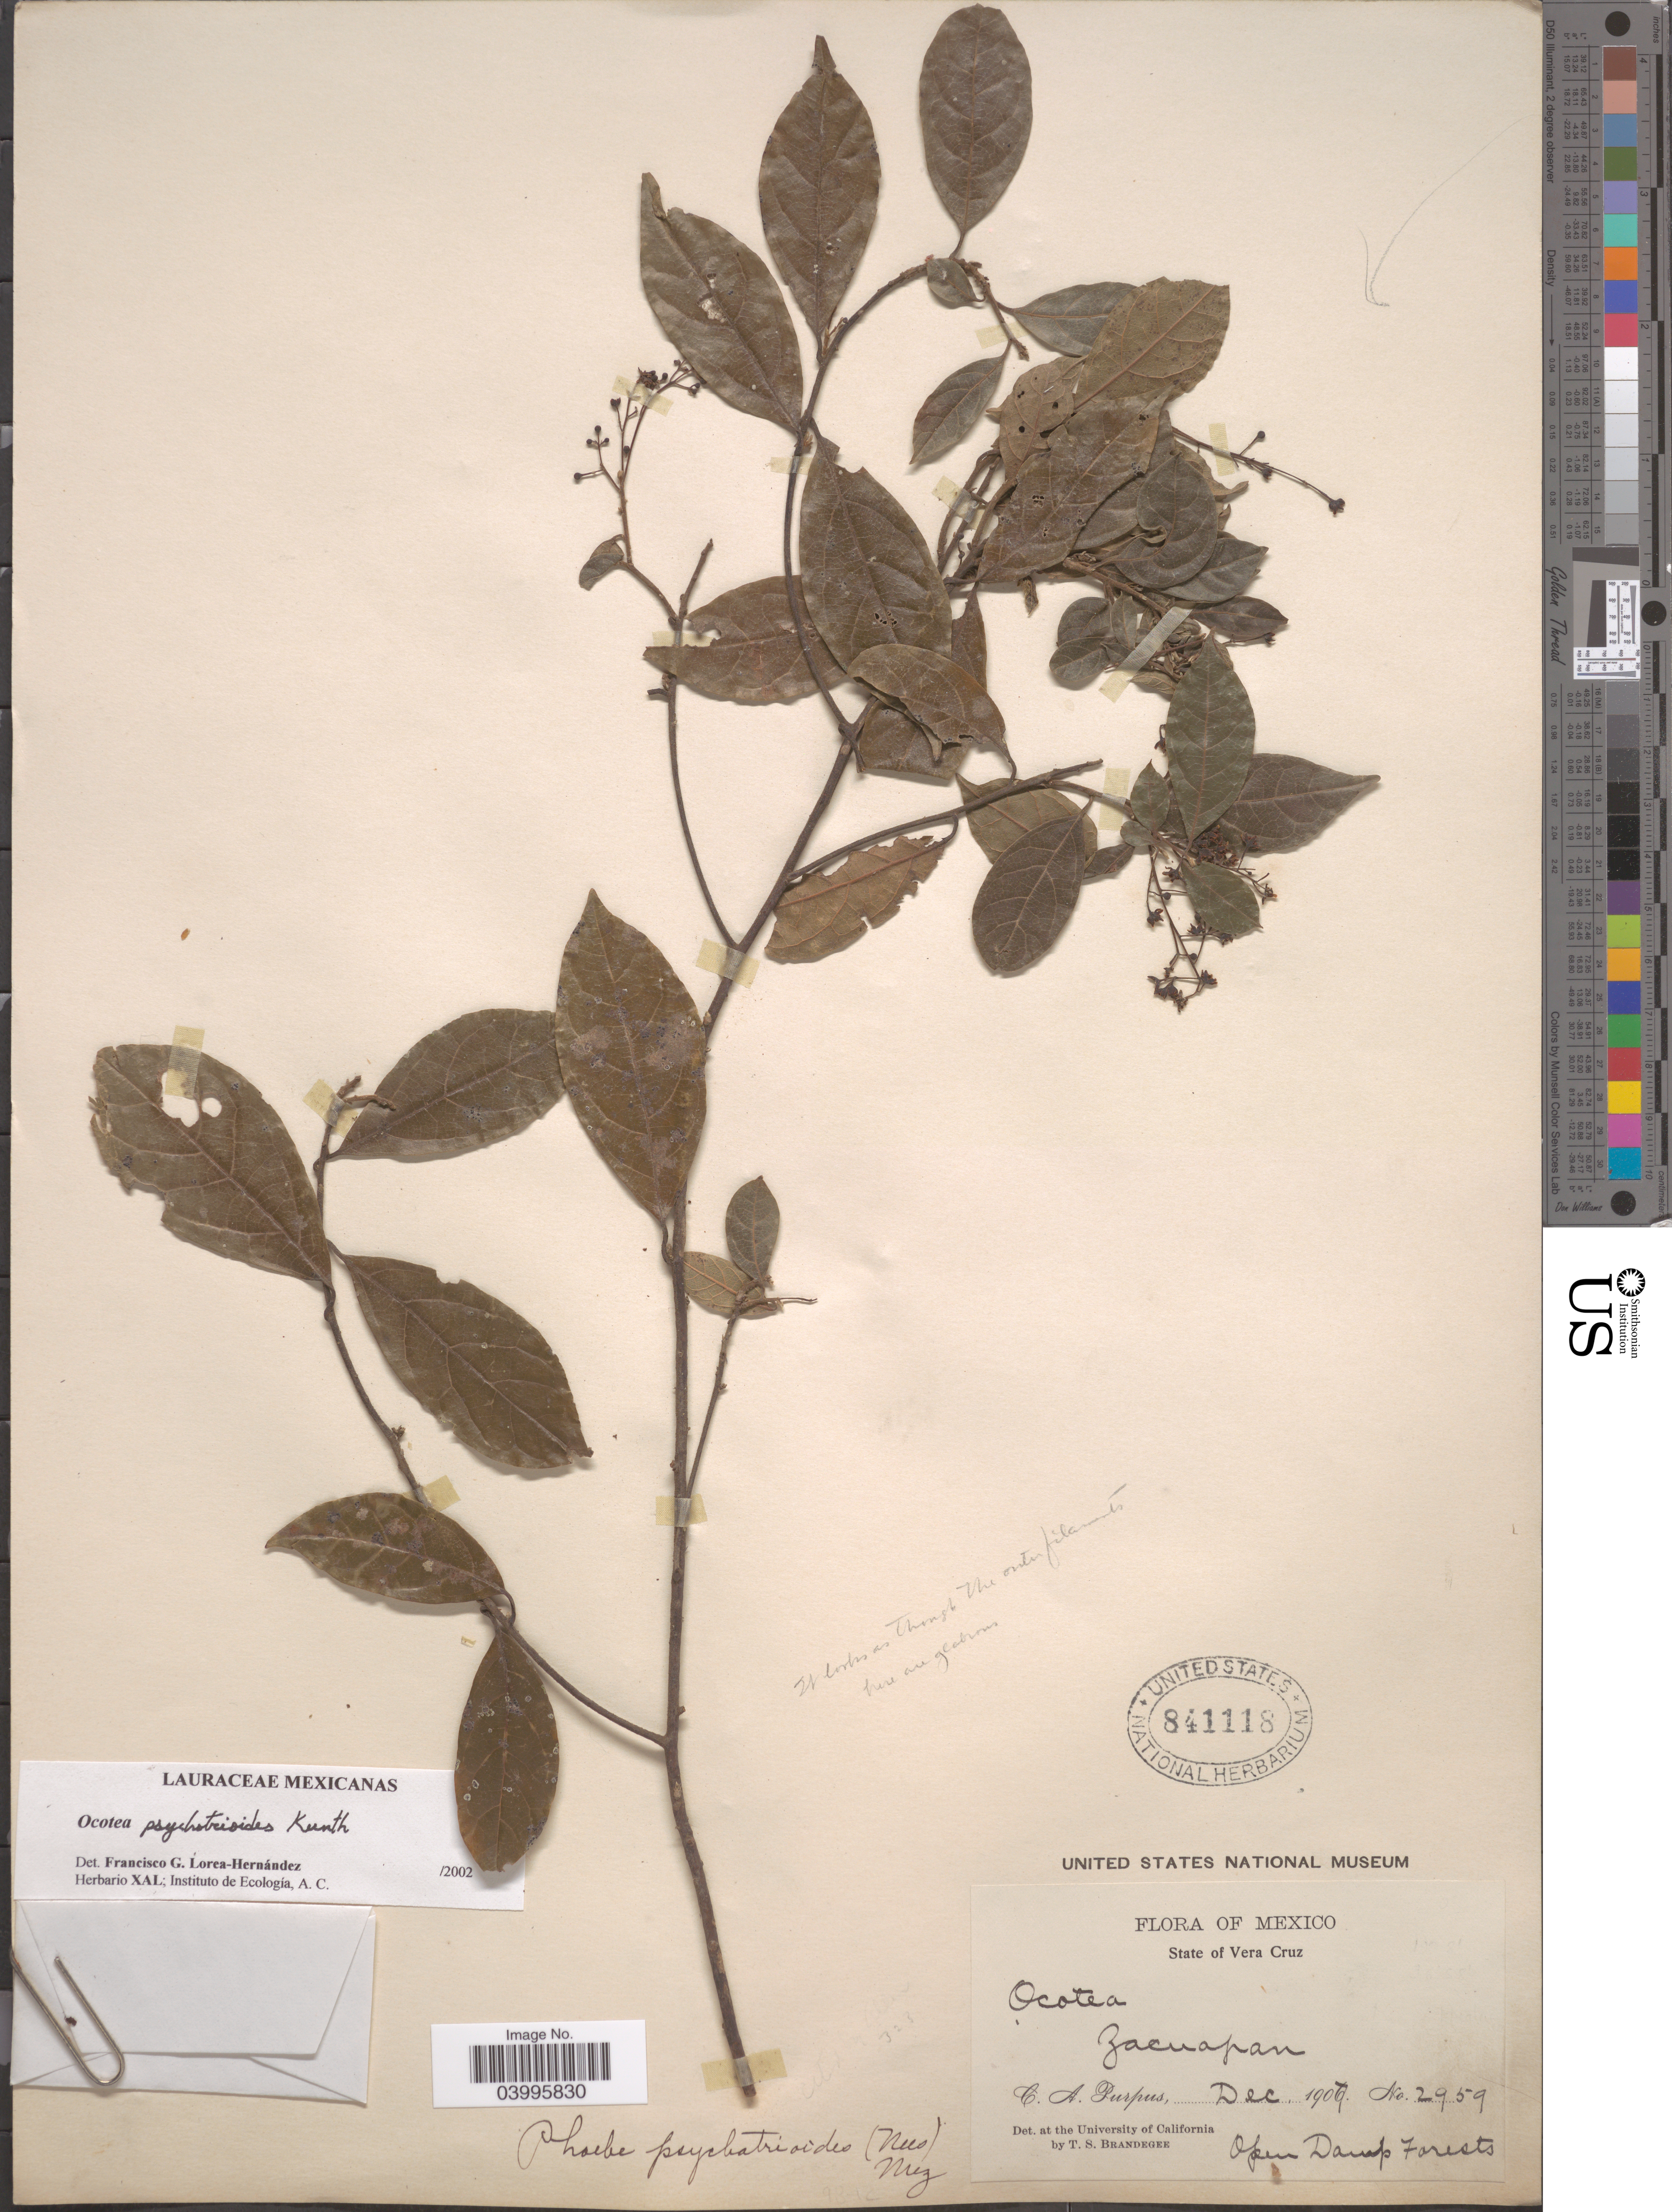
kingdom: Plantae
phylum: Tracheophyta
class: Magnoliopsida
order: Laurales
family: Lauraceae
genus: Ocotea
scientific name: Ocotea psychotrioides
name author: Kunth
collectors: C. A. Purpus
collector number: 2959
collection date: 1907-12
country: Mexico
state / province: Veracruz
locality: State of Vera Cruz. Zacuapan.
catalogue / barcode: US 841118